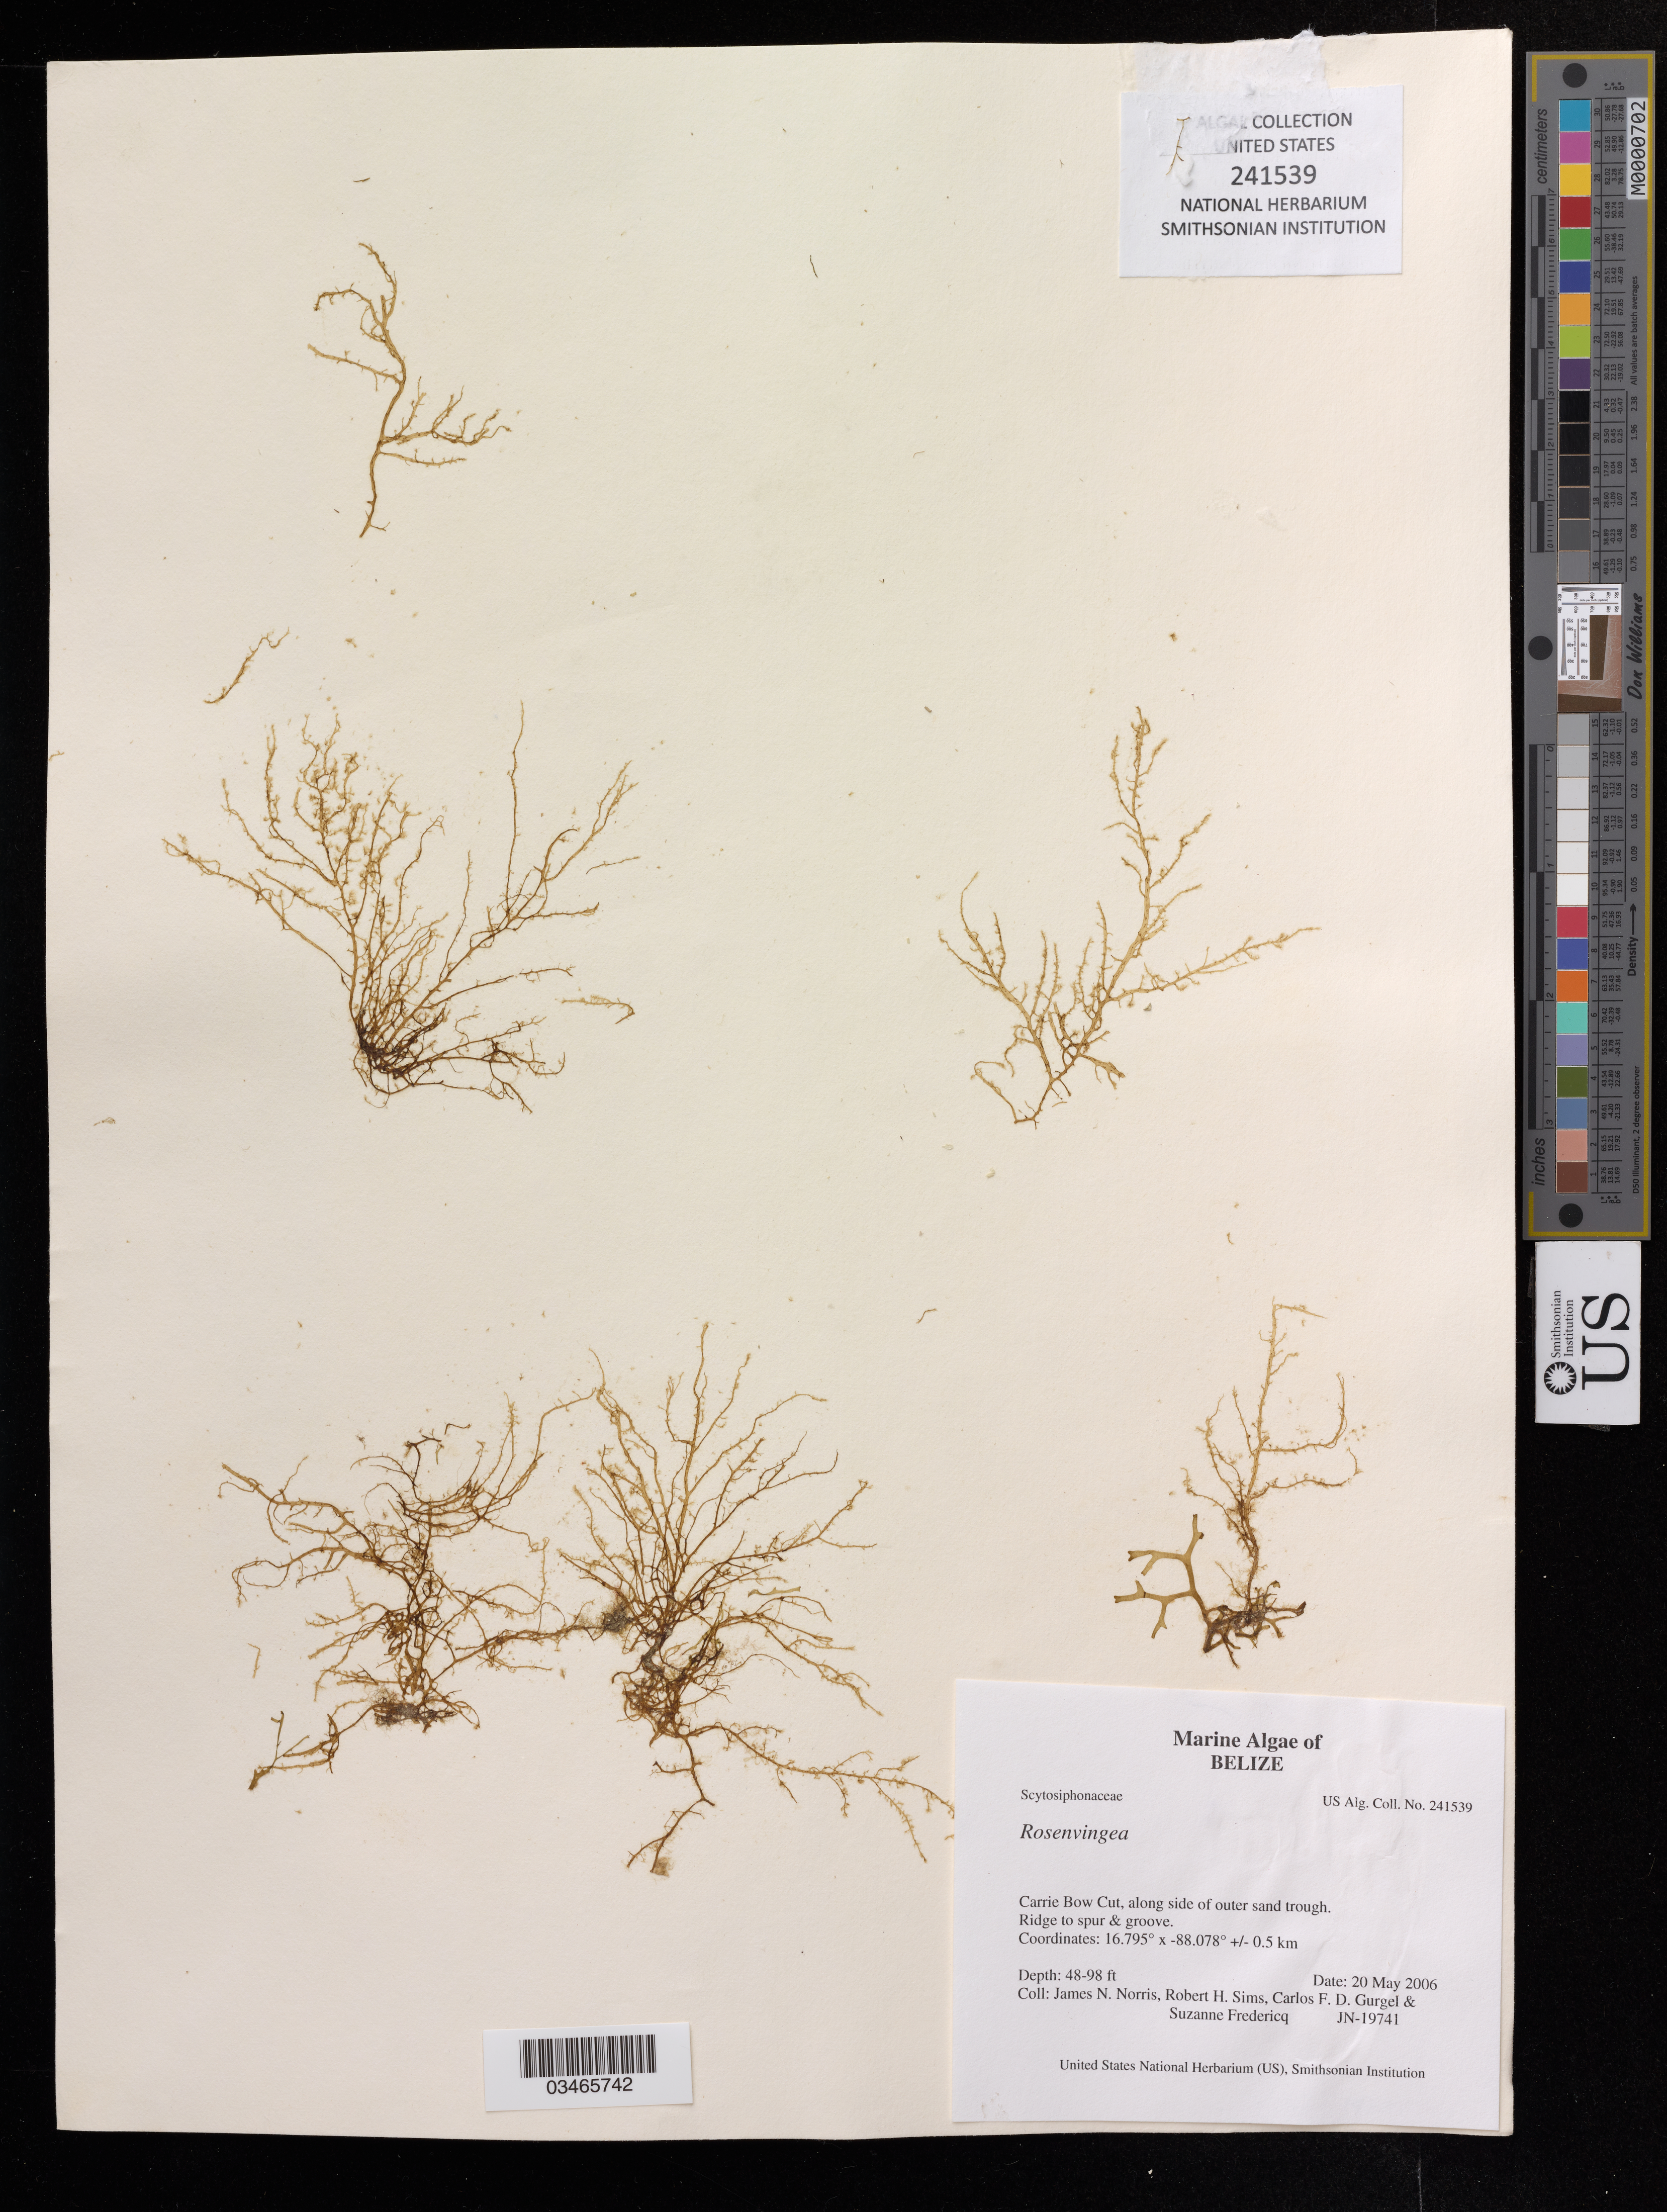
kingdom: Chromista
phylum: Ochrophyta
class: Phaeophyceae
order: Scytosiphonales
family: Scytosiphonaceae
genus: Rosenvingea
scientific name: Rosenvingea sp.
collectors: J. Norris, R. H. Sims, C. Gurgel & S. Fredericq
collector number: JN-19741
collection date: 2006-05-20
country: Belize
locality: Carrie Bow Cut, along side of outer sand trough. Ridge to spur & groove.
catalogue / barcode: US 241539